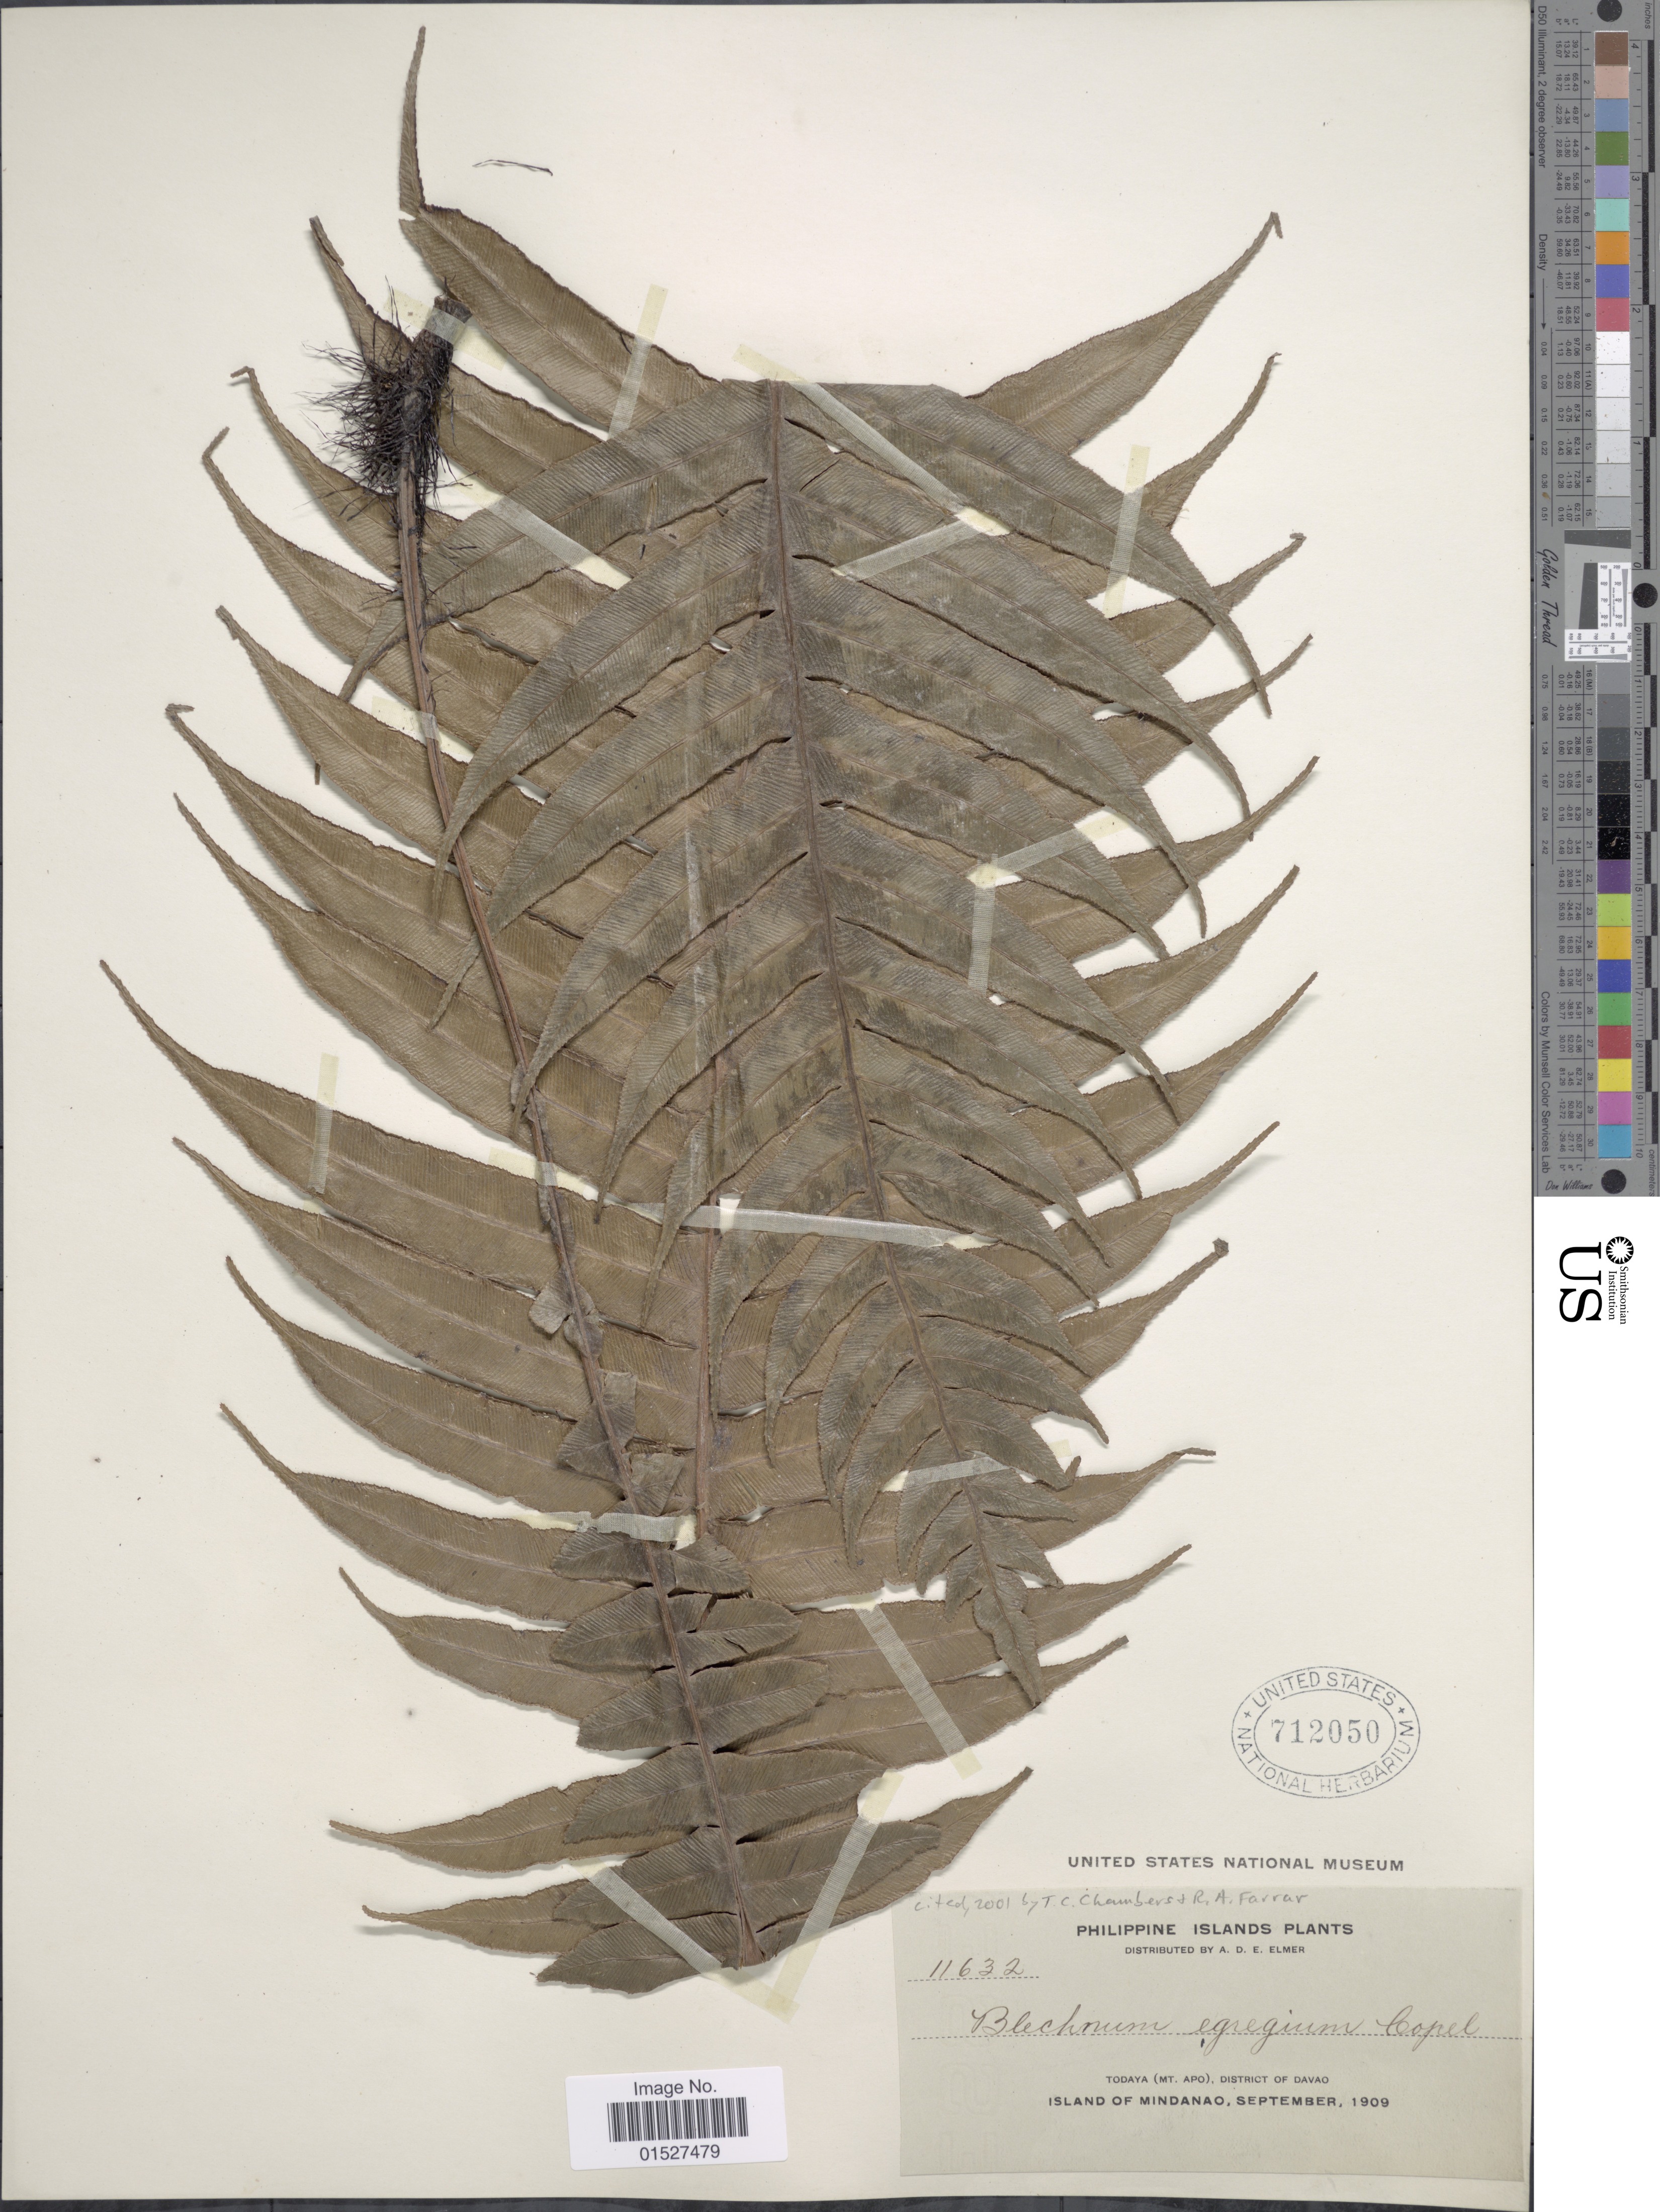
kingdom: Plantae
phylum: Tracheophyta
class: Polypodiopsida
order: Polypodiales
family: Blechnaceae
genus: Blechnum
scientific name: Blechnum egregium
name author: Copel.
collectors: A. D. E. Elmer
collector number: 11632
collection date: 1909-09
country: Philippines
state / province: Davao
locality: Philippine Islands. Todaya (Mt. Apo), District of Davao. Island of Mindanao.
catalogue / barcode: US 712050